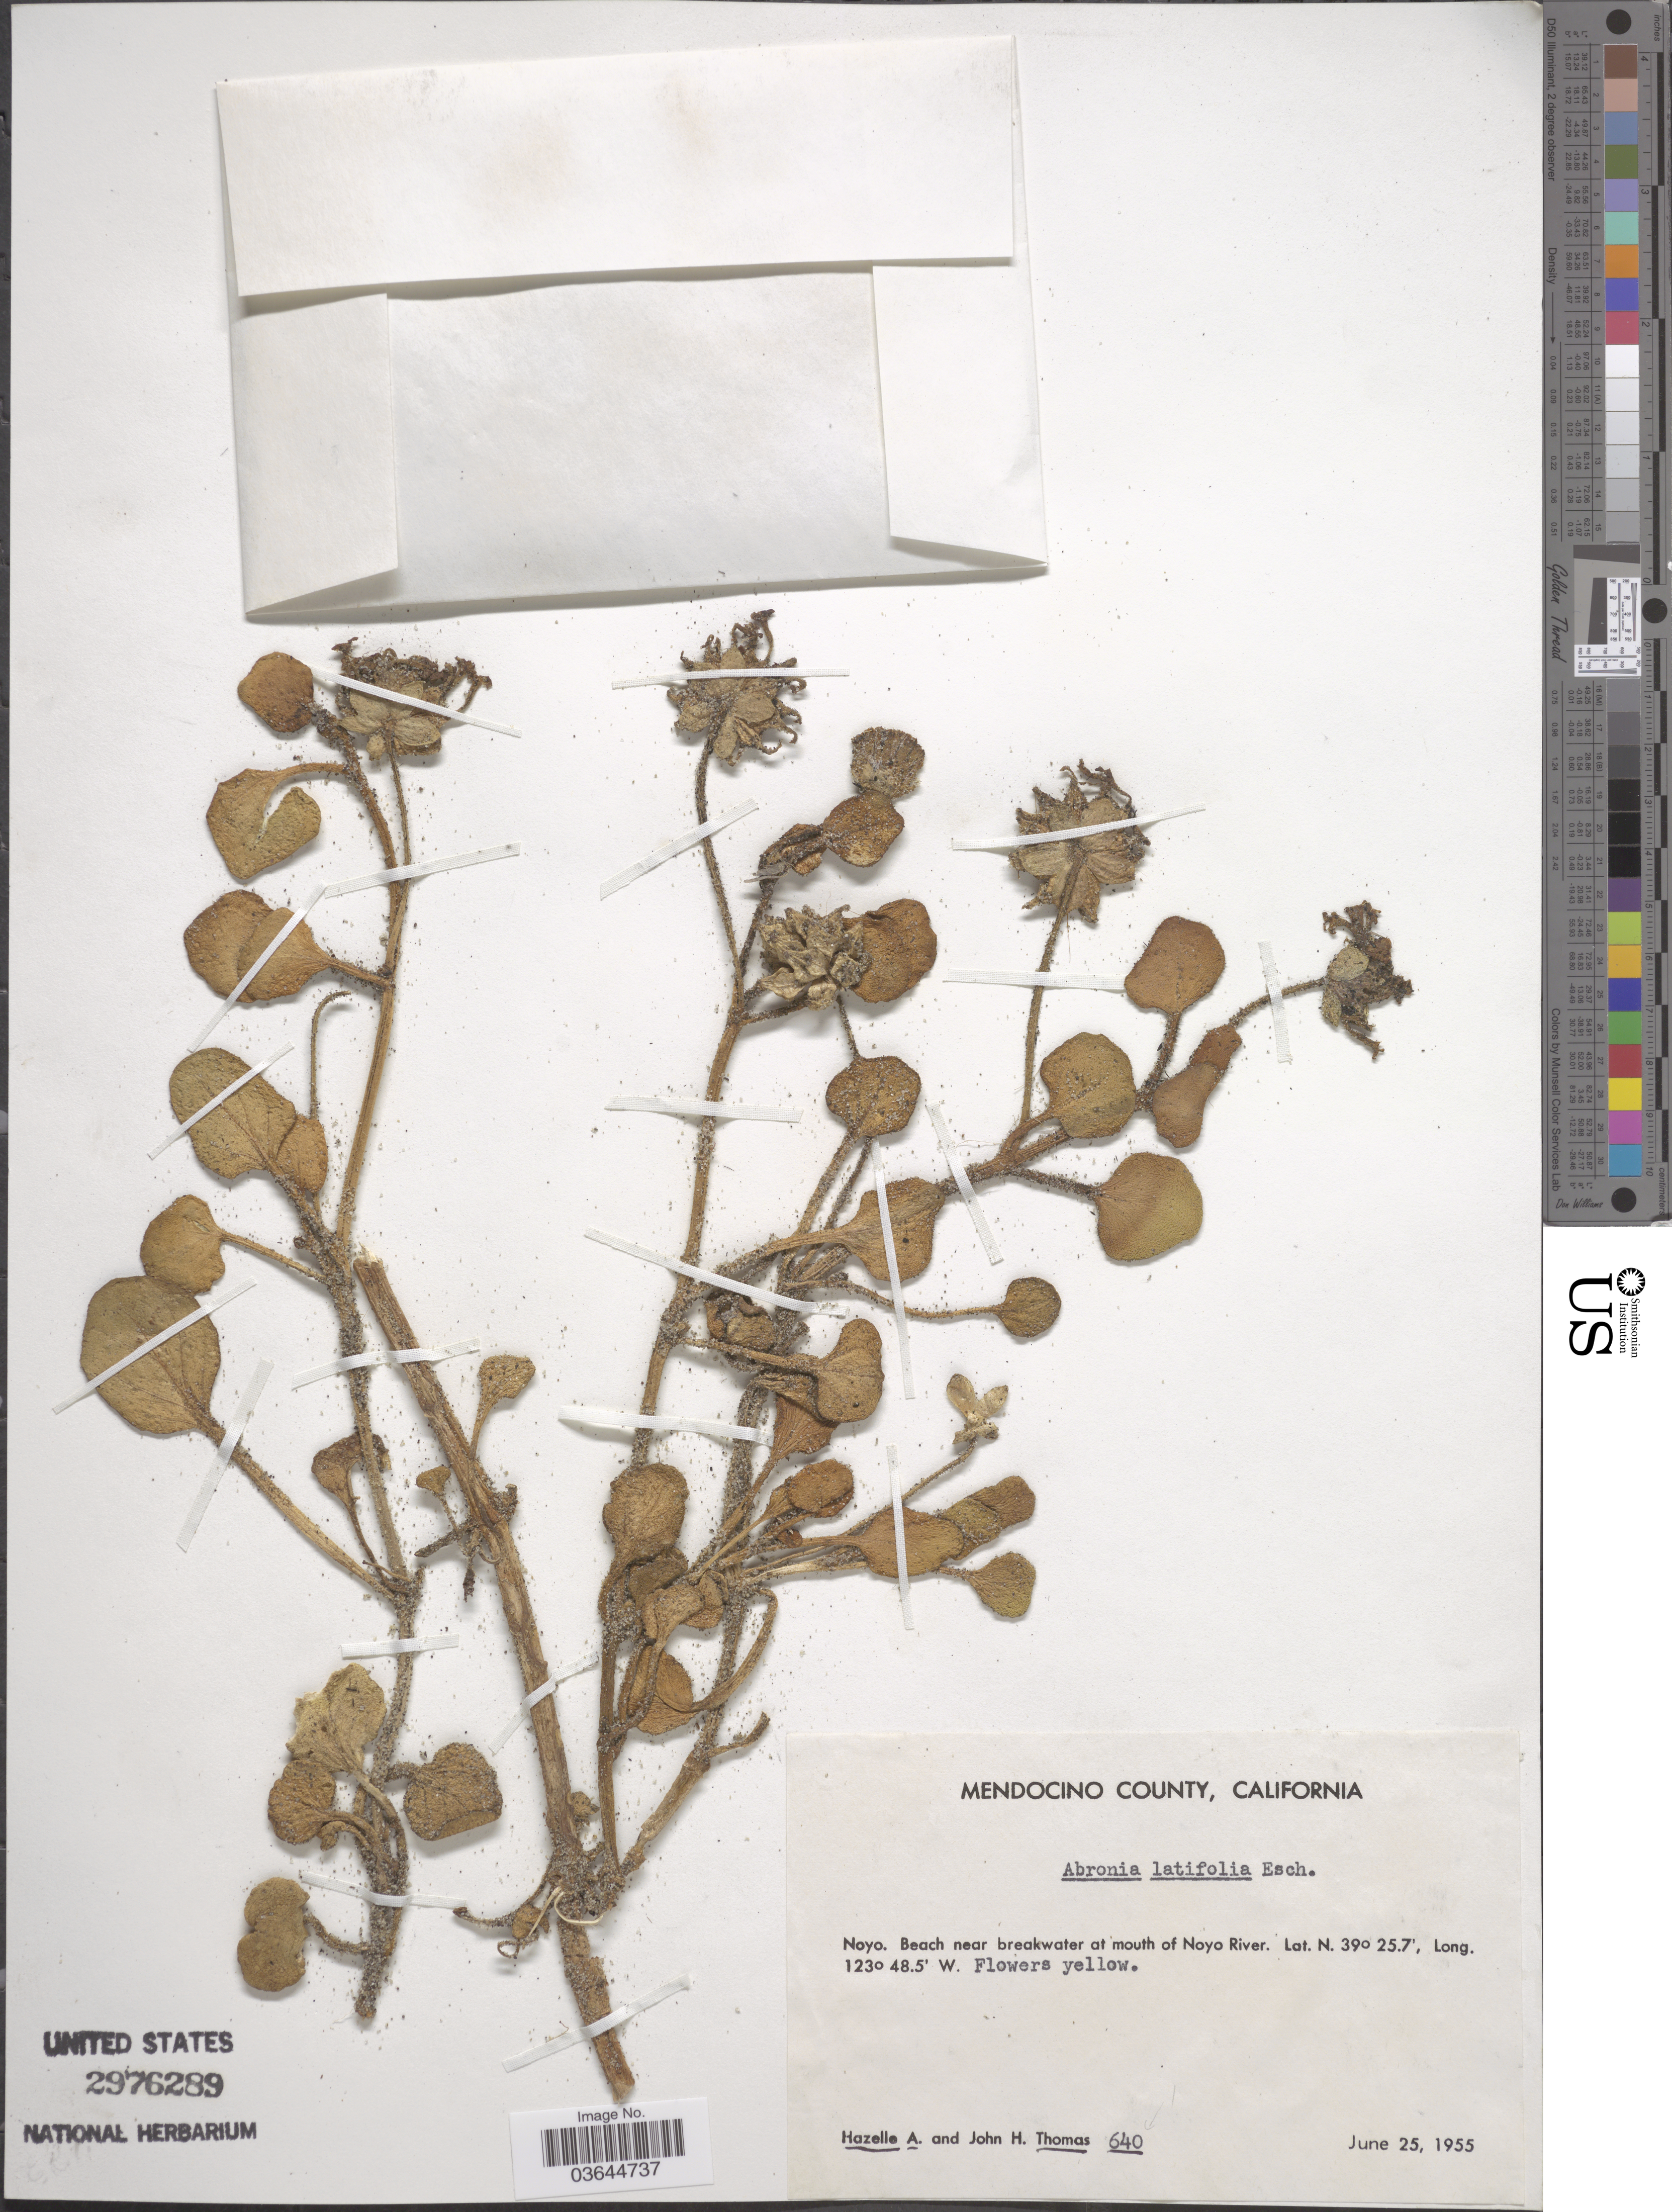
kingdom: Plantae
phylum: Tracheophyta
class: Magnoliopsida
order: Caryophyllales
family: Nyctaginaceae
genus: Abronia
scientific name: Abronia latifolia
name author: Eschsch.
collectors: H. Thomas & J. H. Thomas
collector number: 640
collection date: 1955-06-25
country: United States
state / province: California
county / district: Mendocino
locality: Mendocino County. Noyo. Beach near breakwater at mouth of Noyo River.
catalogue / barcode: US 2976289